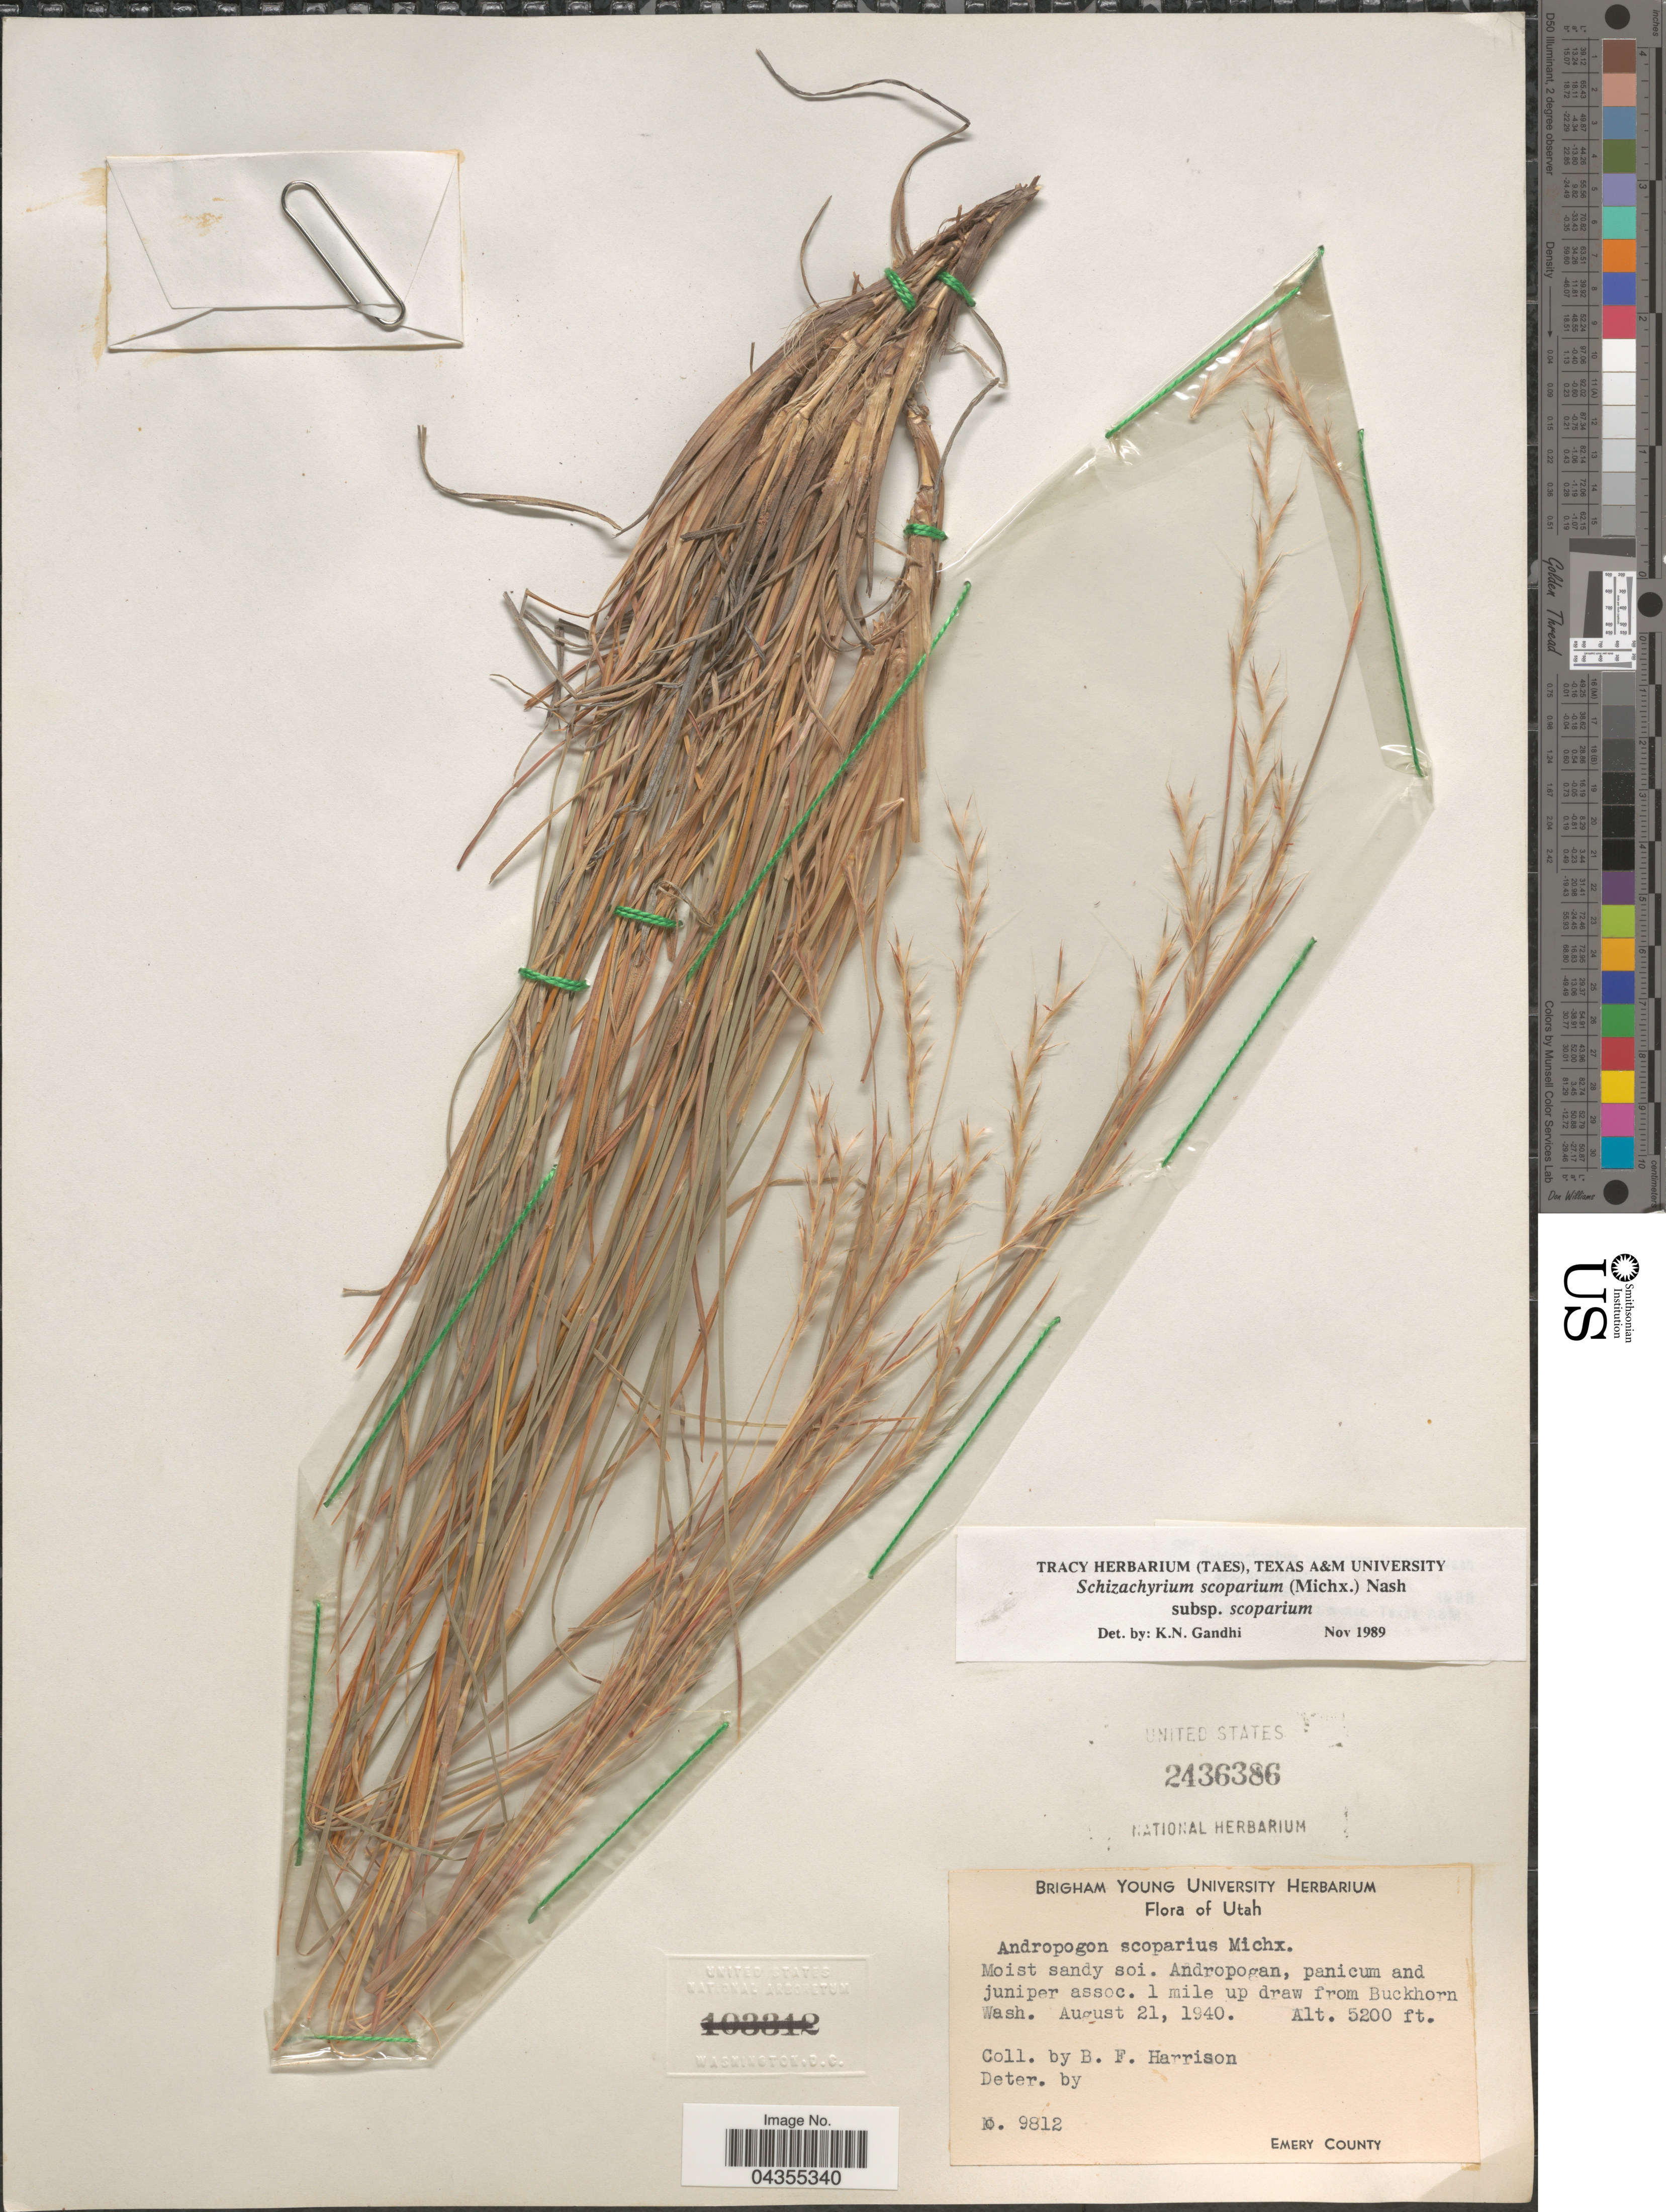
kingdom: Plantae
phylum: Tracheophyta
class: Liliopsida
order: Poales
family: Poaceae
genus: Schizachyrium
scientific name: Schizachyrium scoparium var. scoparium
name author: (Michx.) Nash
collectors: B. F. Harrison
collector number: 9812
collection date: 1940-08-21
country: United States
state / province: Utah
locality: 1 mile up draw from Buckhorn Wash. Emery County.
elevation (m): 1585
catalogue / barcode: US 2436386